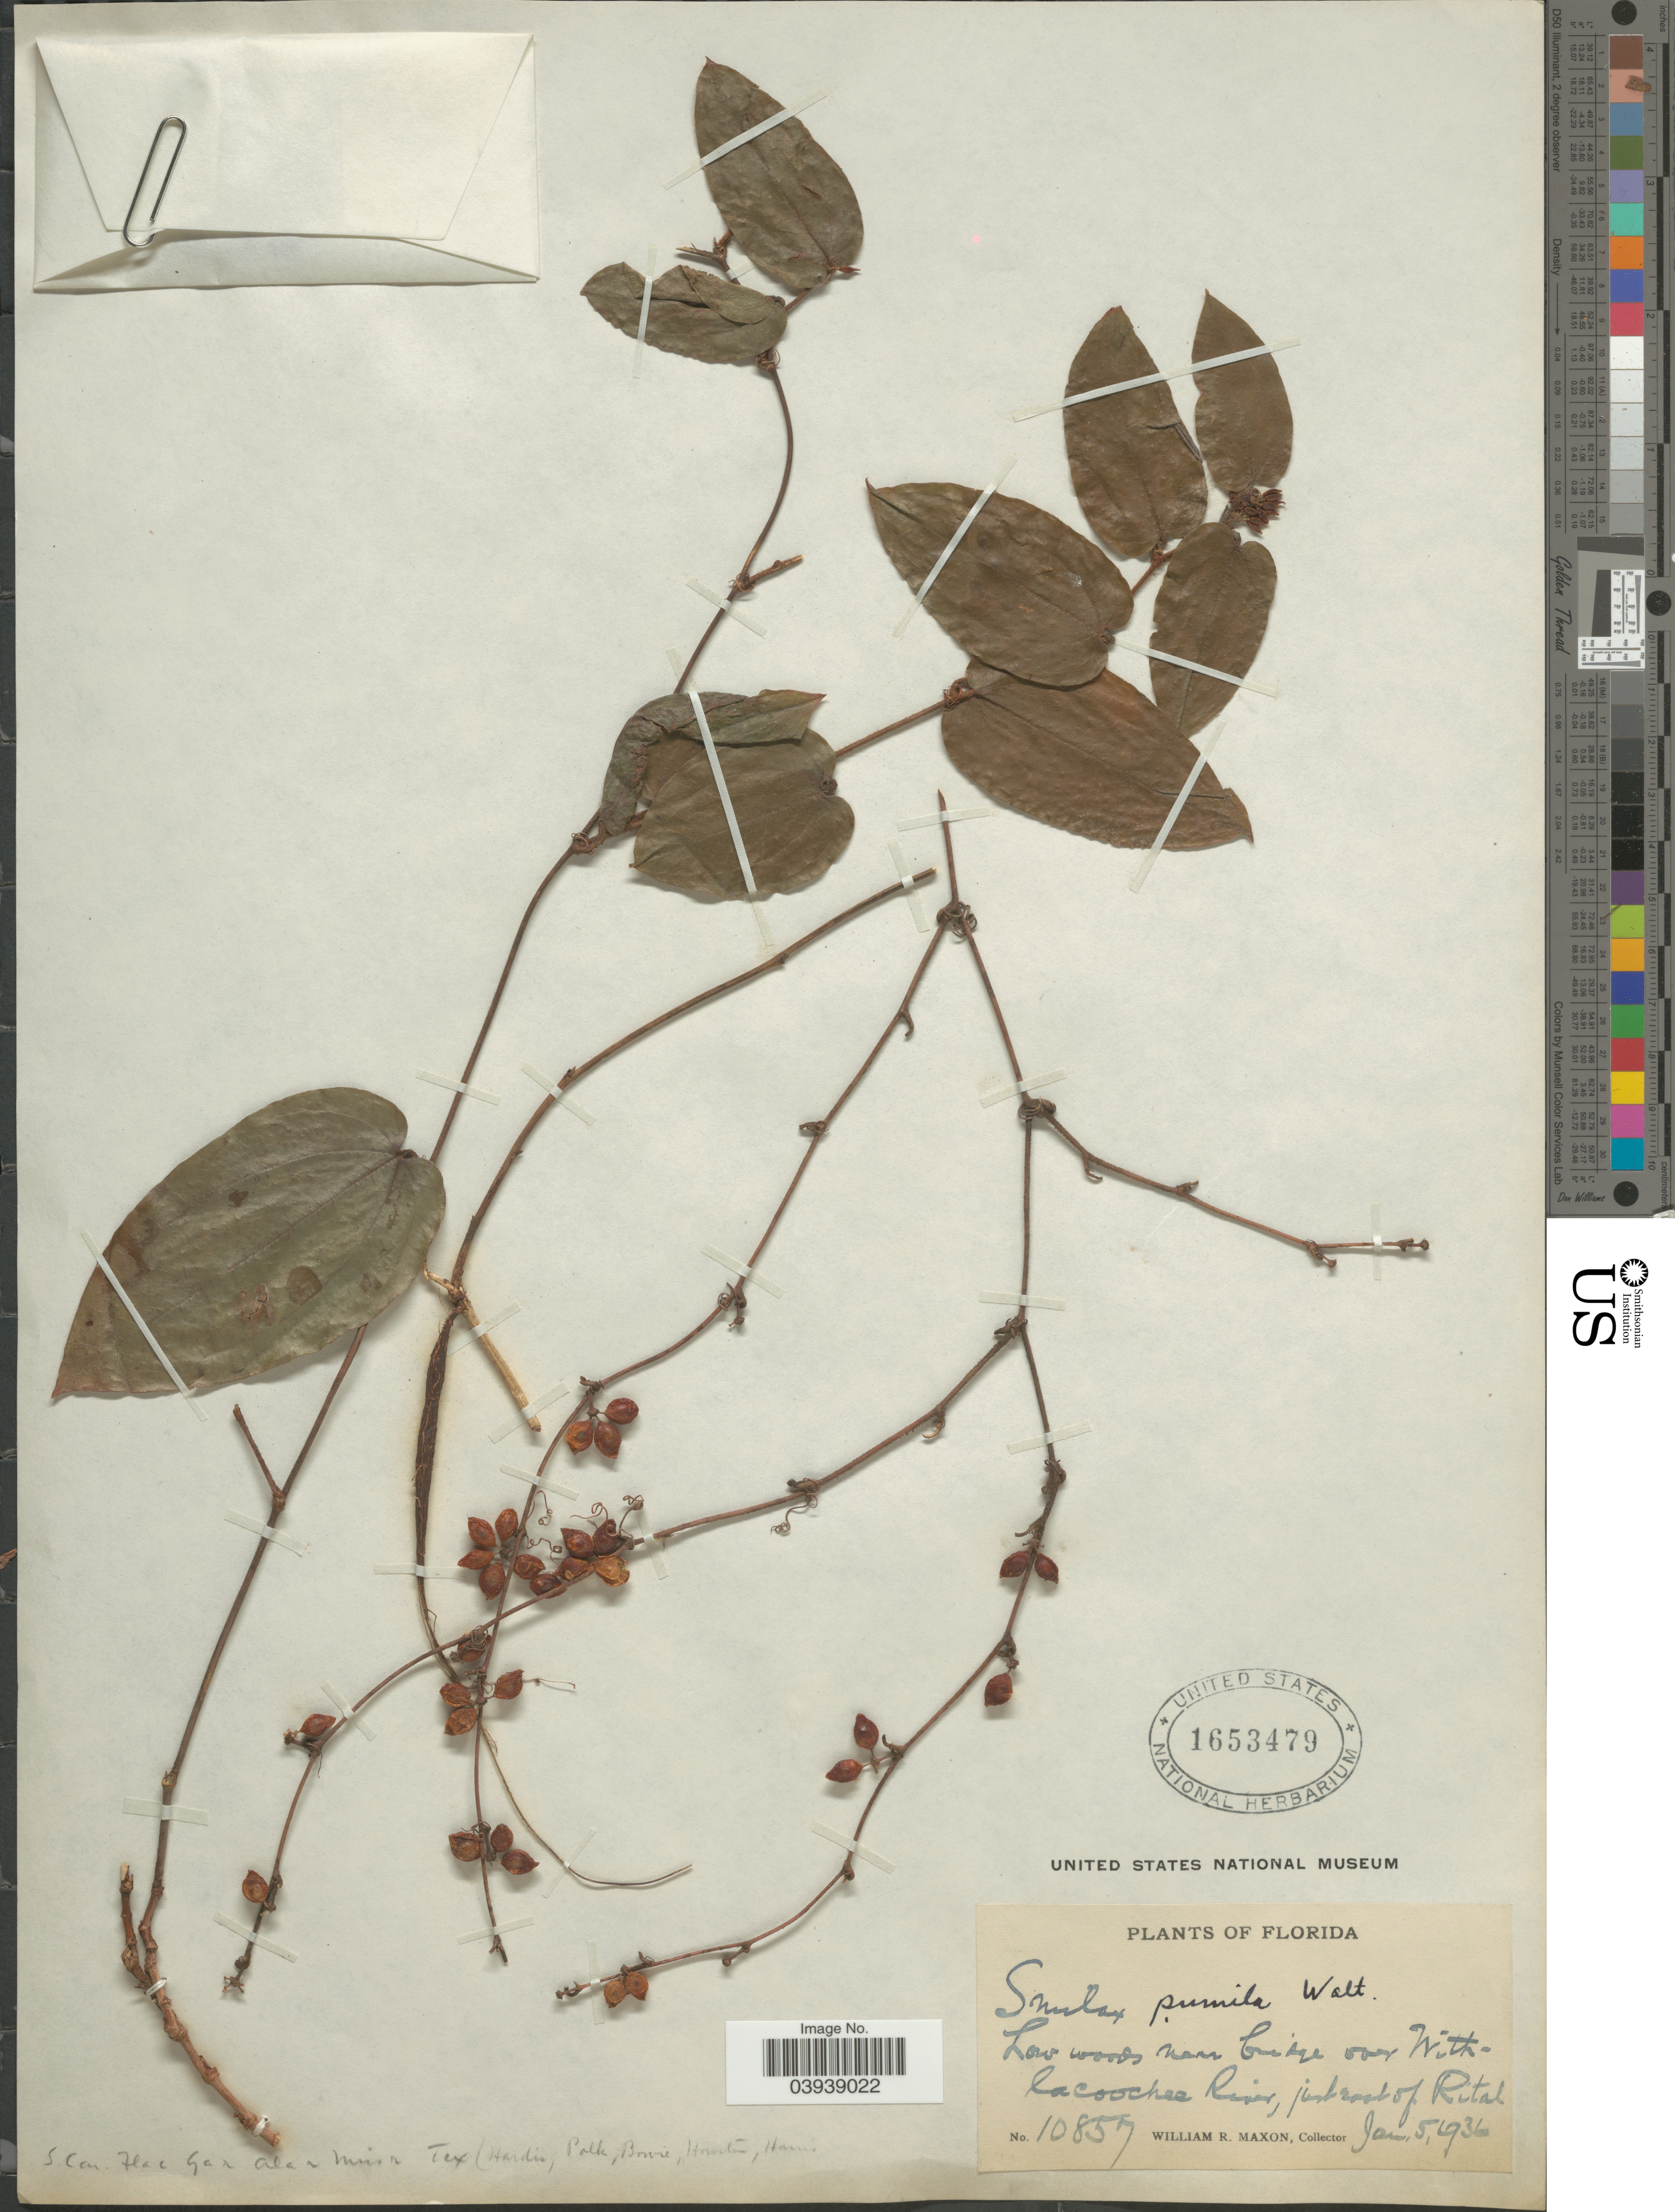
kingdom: Plantae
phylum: Tracheophyta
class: Liliopsida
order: Liliales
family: Smilacaceae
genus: Smilax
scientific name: Smilax pumila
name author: Walter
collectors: W. R. Maxon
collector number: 10857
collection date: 1936-01-05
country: United States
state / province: Florida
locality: Low woods near bridge over Withlacoochee River, just east of Rital.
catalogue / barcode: US 1653479